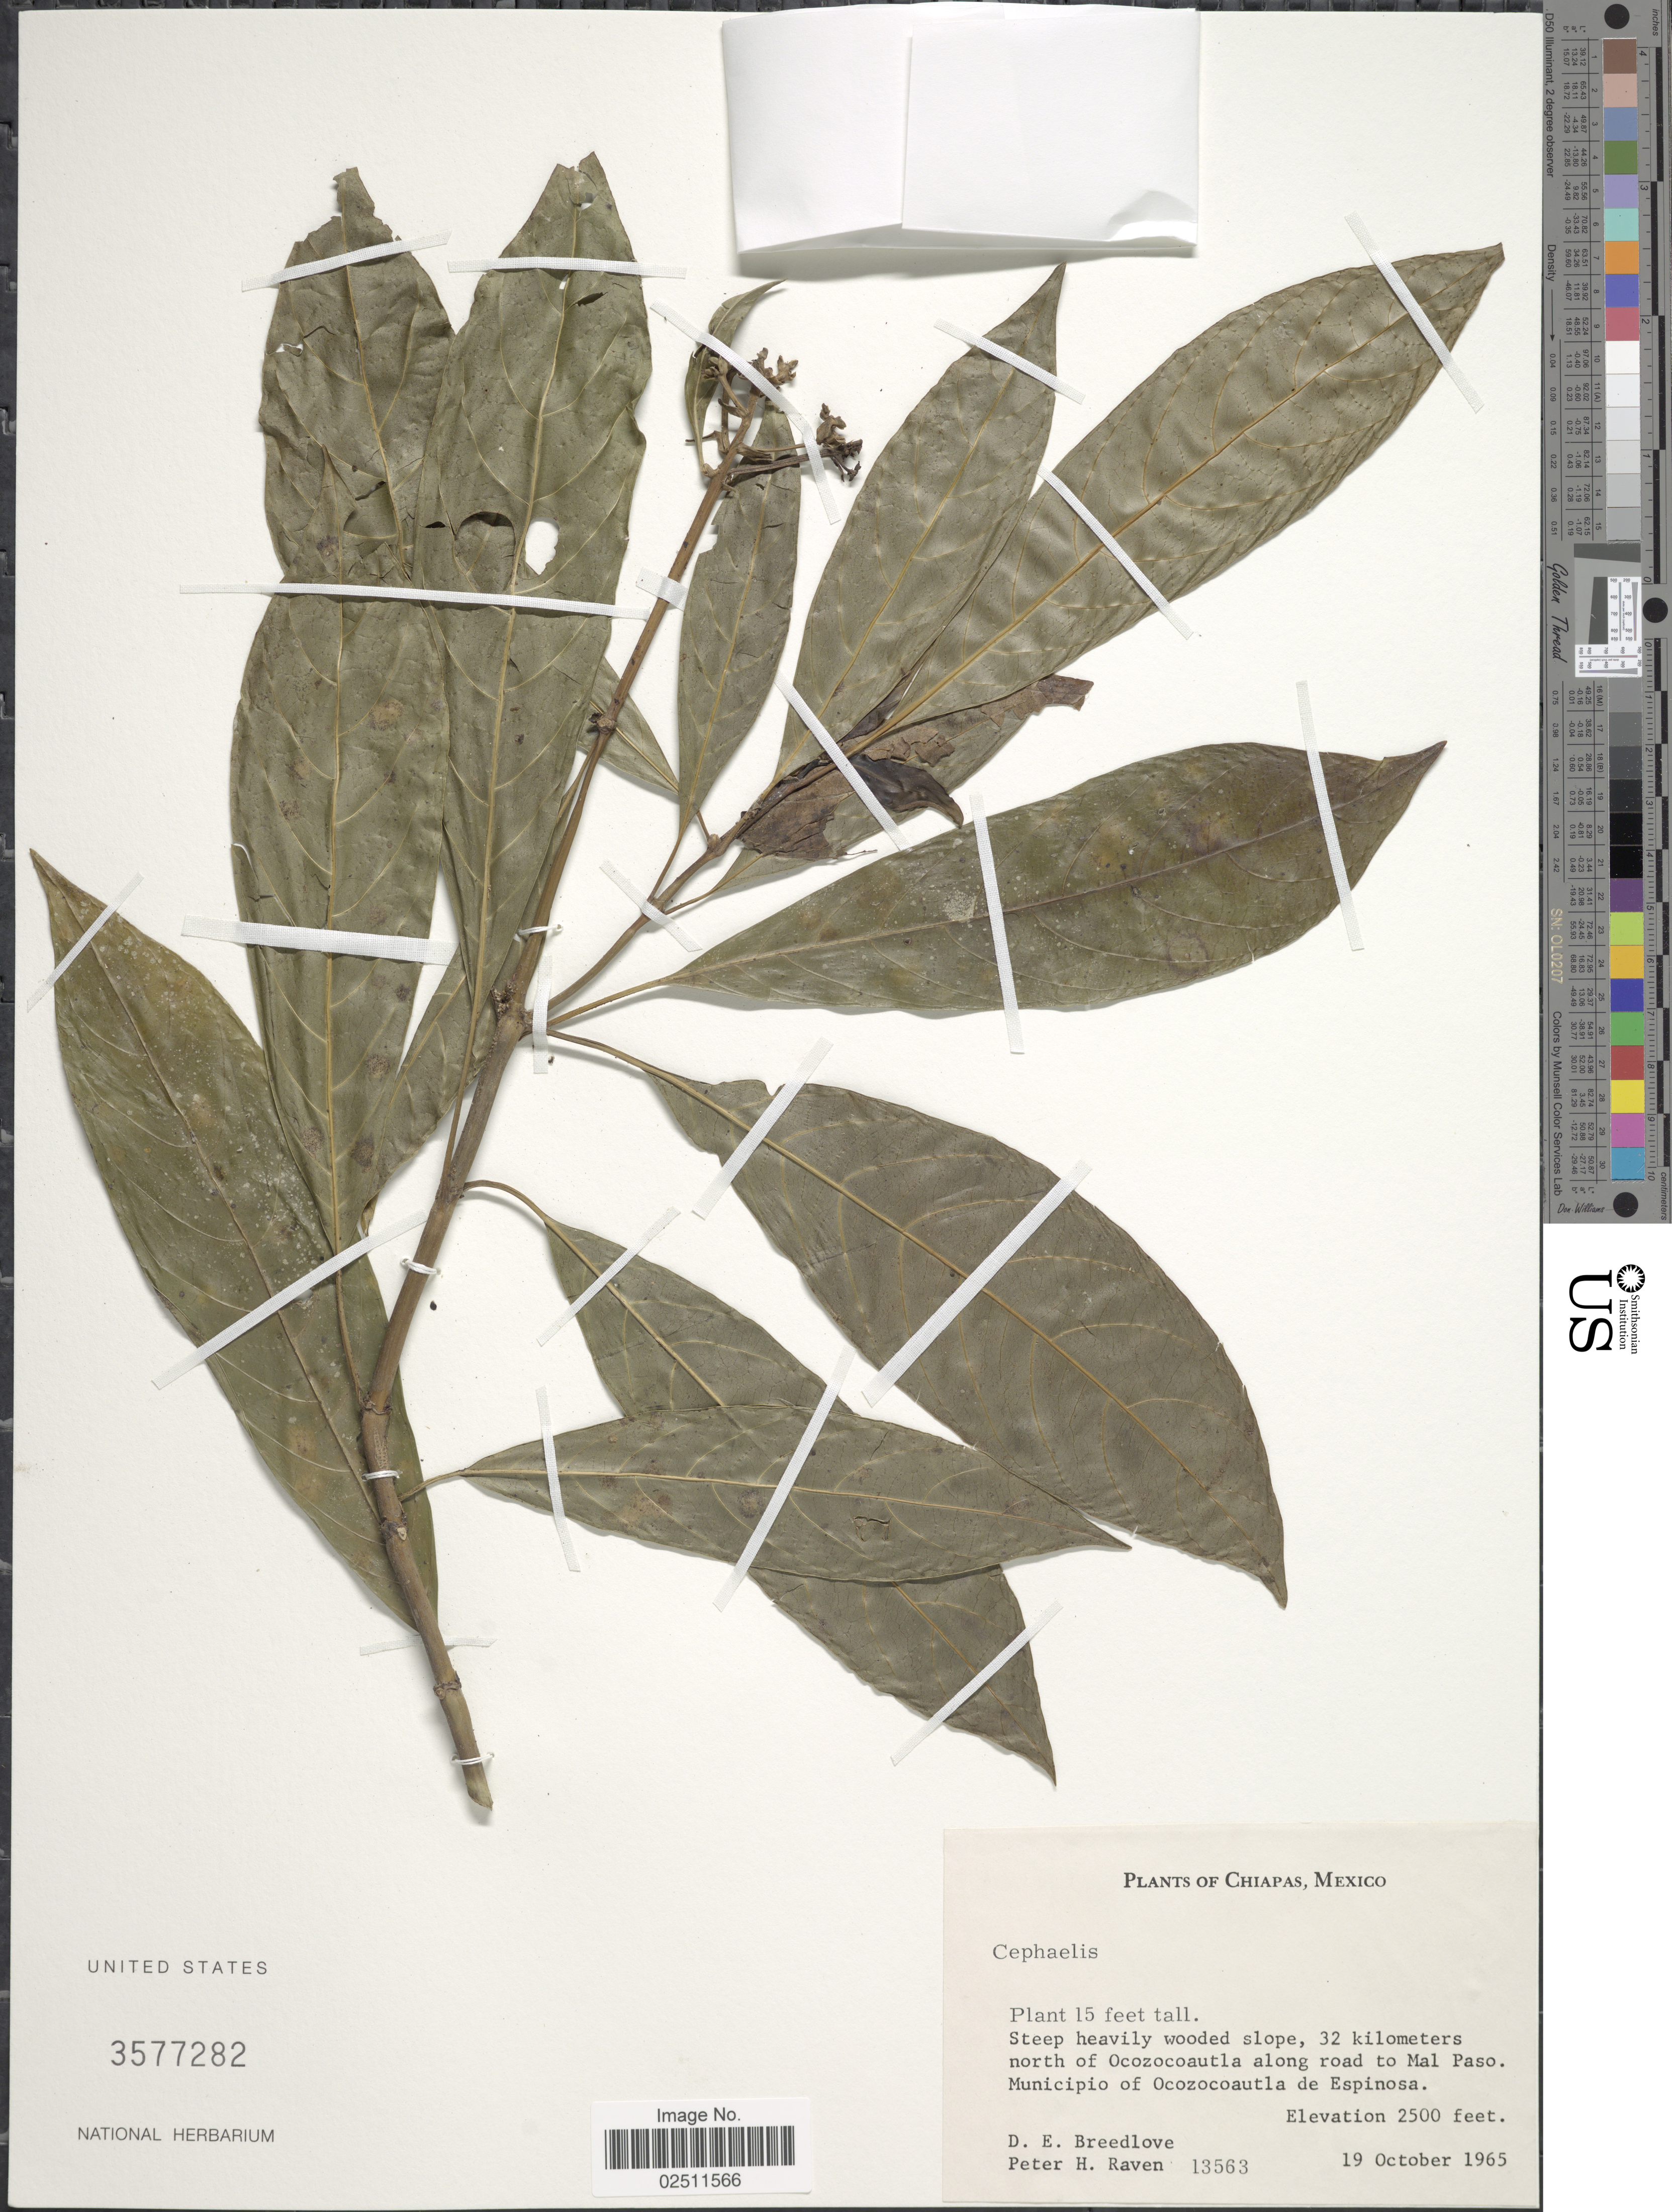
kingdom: Plantae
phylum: Tracheophyta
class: Magnoliopsida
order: Gentianales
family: Rubiaceae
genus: Psychotria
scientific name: Psychotria sp.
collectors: D. E. Breedlove & P. Raven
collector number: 13563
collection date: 1965-10-19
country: Mexico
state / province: Chiapas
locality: Steep heavily wooded slope, 32 kilometers north of Ocozocoautla de Espinosa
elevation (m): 762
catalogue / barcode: US 3577282